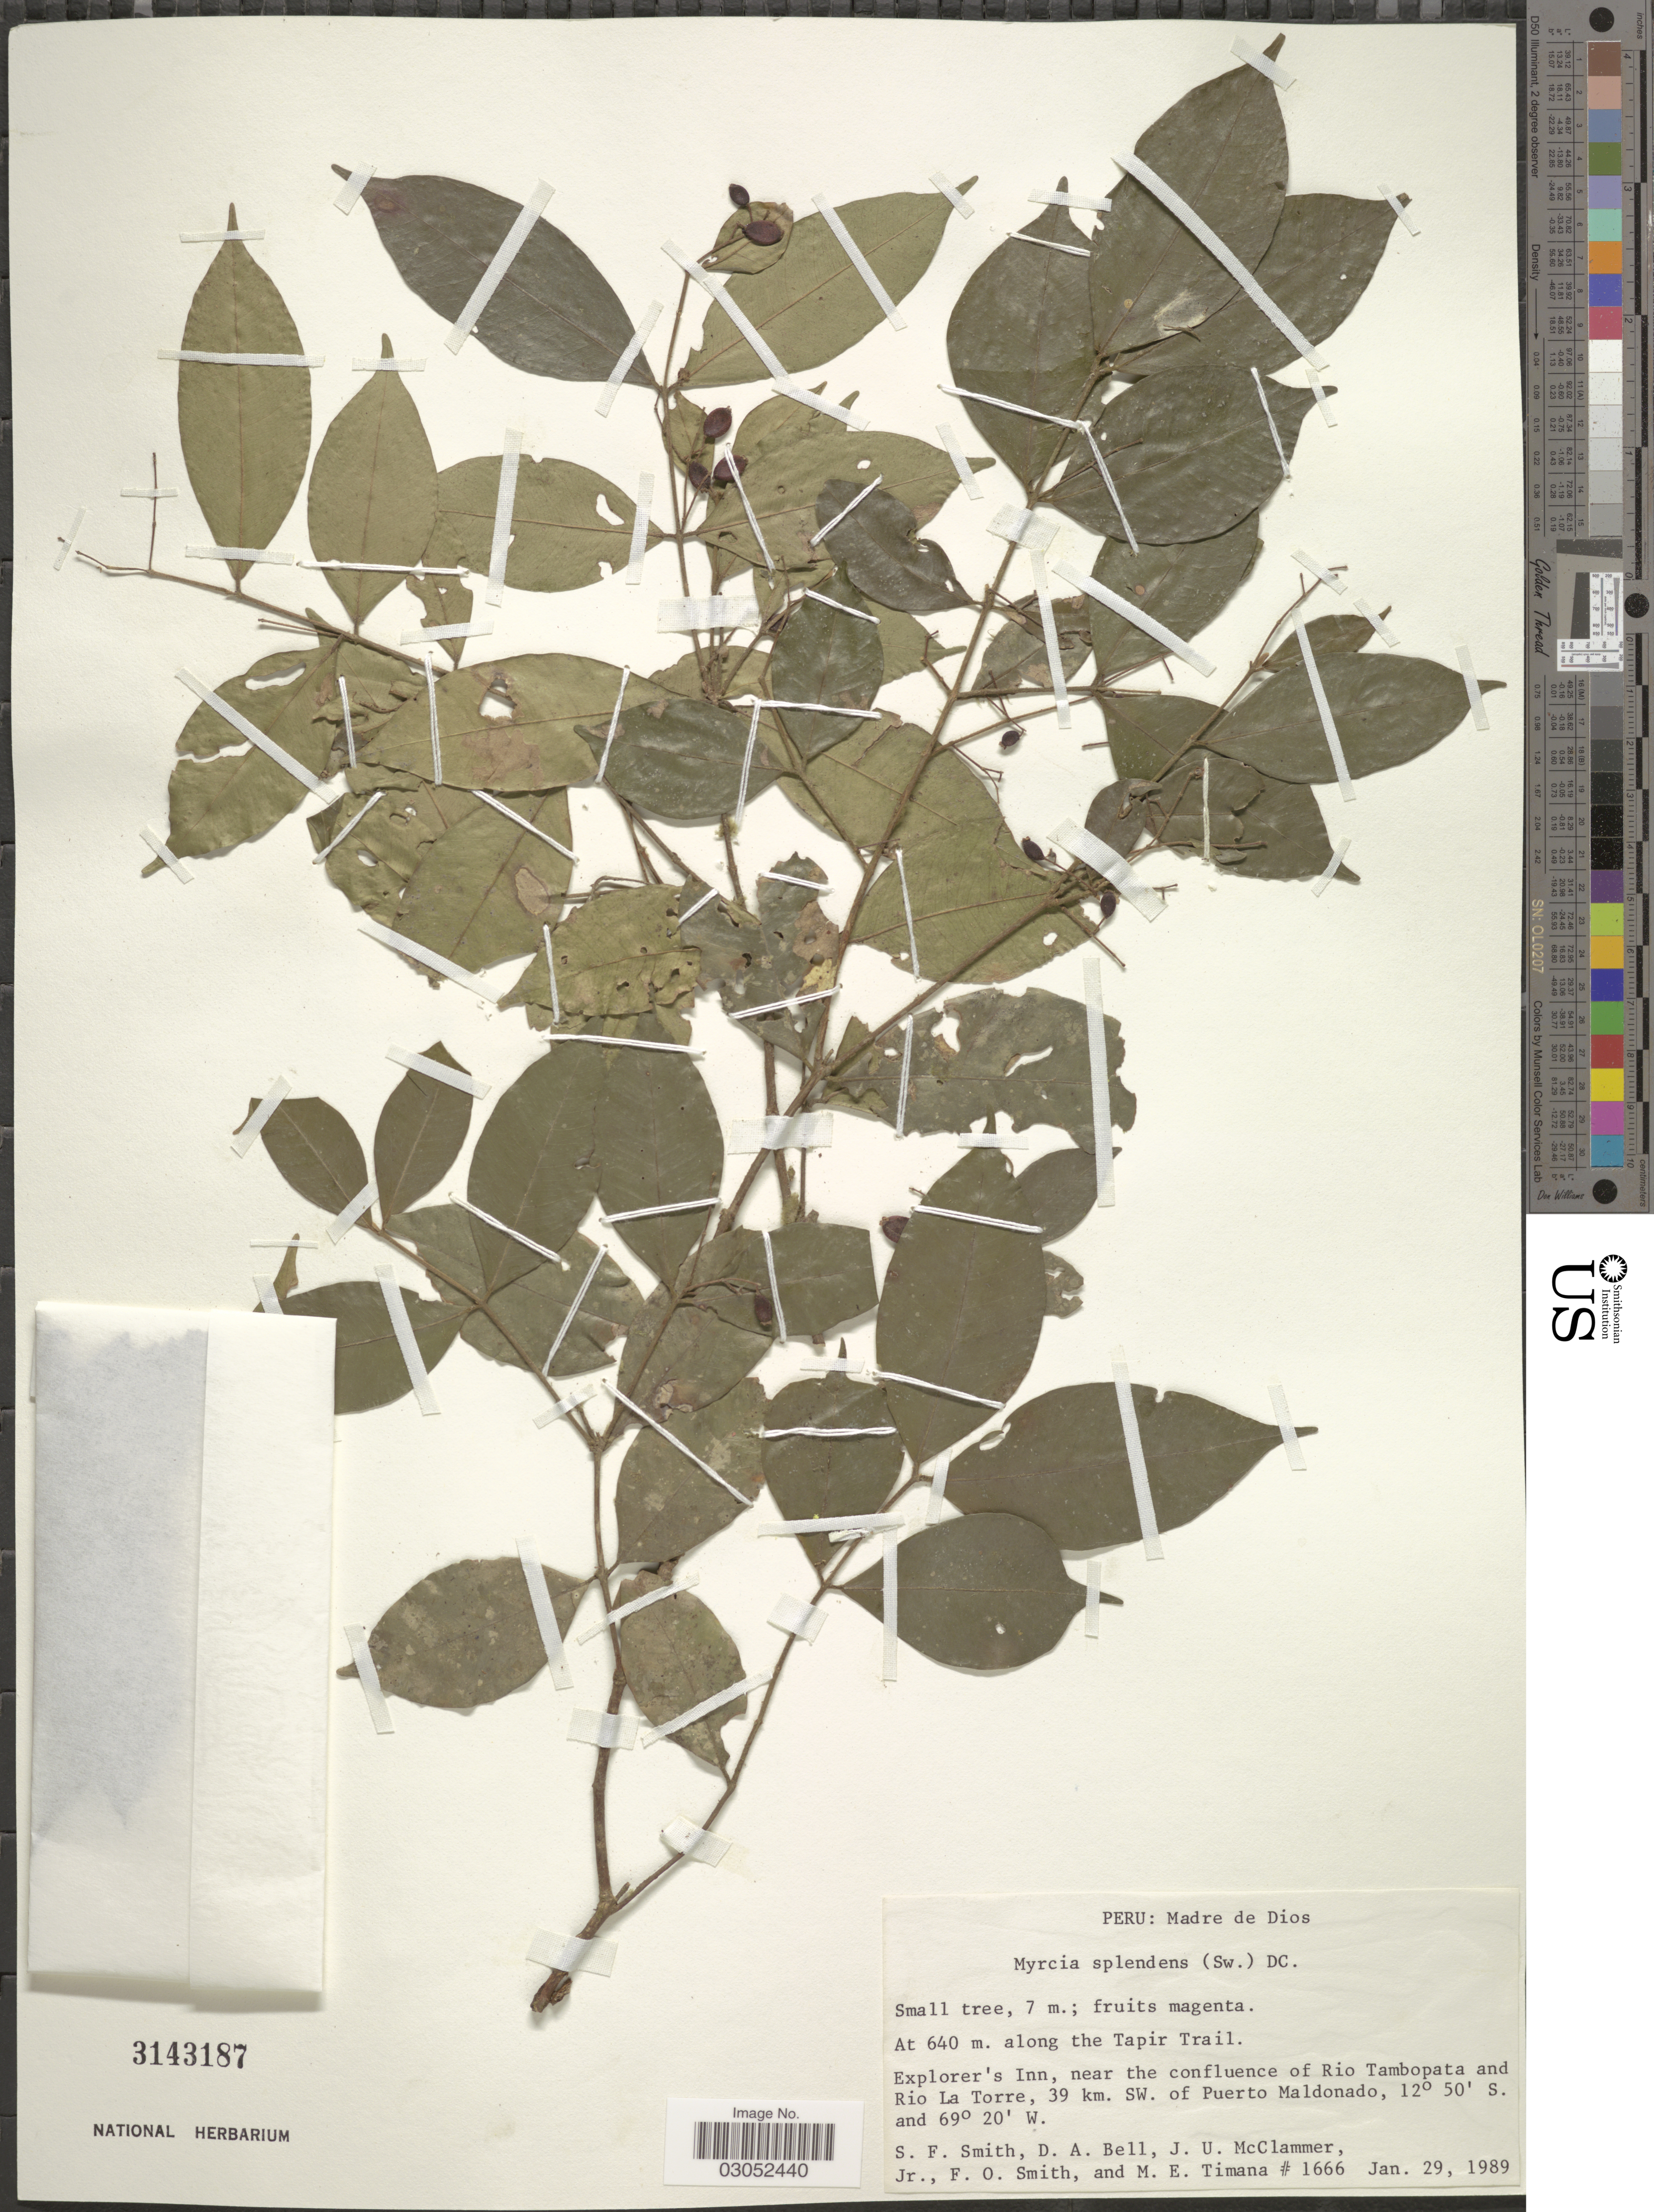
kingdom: Plantae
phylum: Tracheophyta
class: Magnoliopsida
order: Myrtales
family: Myrtaceae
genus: Myrcia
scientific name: Myrcia splendens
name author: (Sw.) DC.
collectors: S.F. Smith, D. A. Bell, J. McClammer Jr. & F. Smith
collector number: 1666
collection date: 1989-01-29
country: Peru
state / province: Madre de Dios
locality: Along the Tapir Trail. Explorer's Inn, near the confluence of Rio Tambopata and Rio La Torre, 39 km. SW. of Puerto Maldonado.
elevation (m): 640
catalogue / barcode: US 3143187